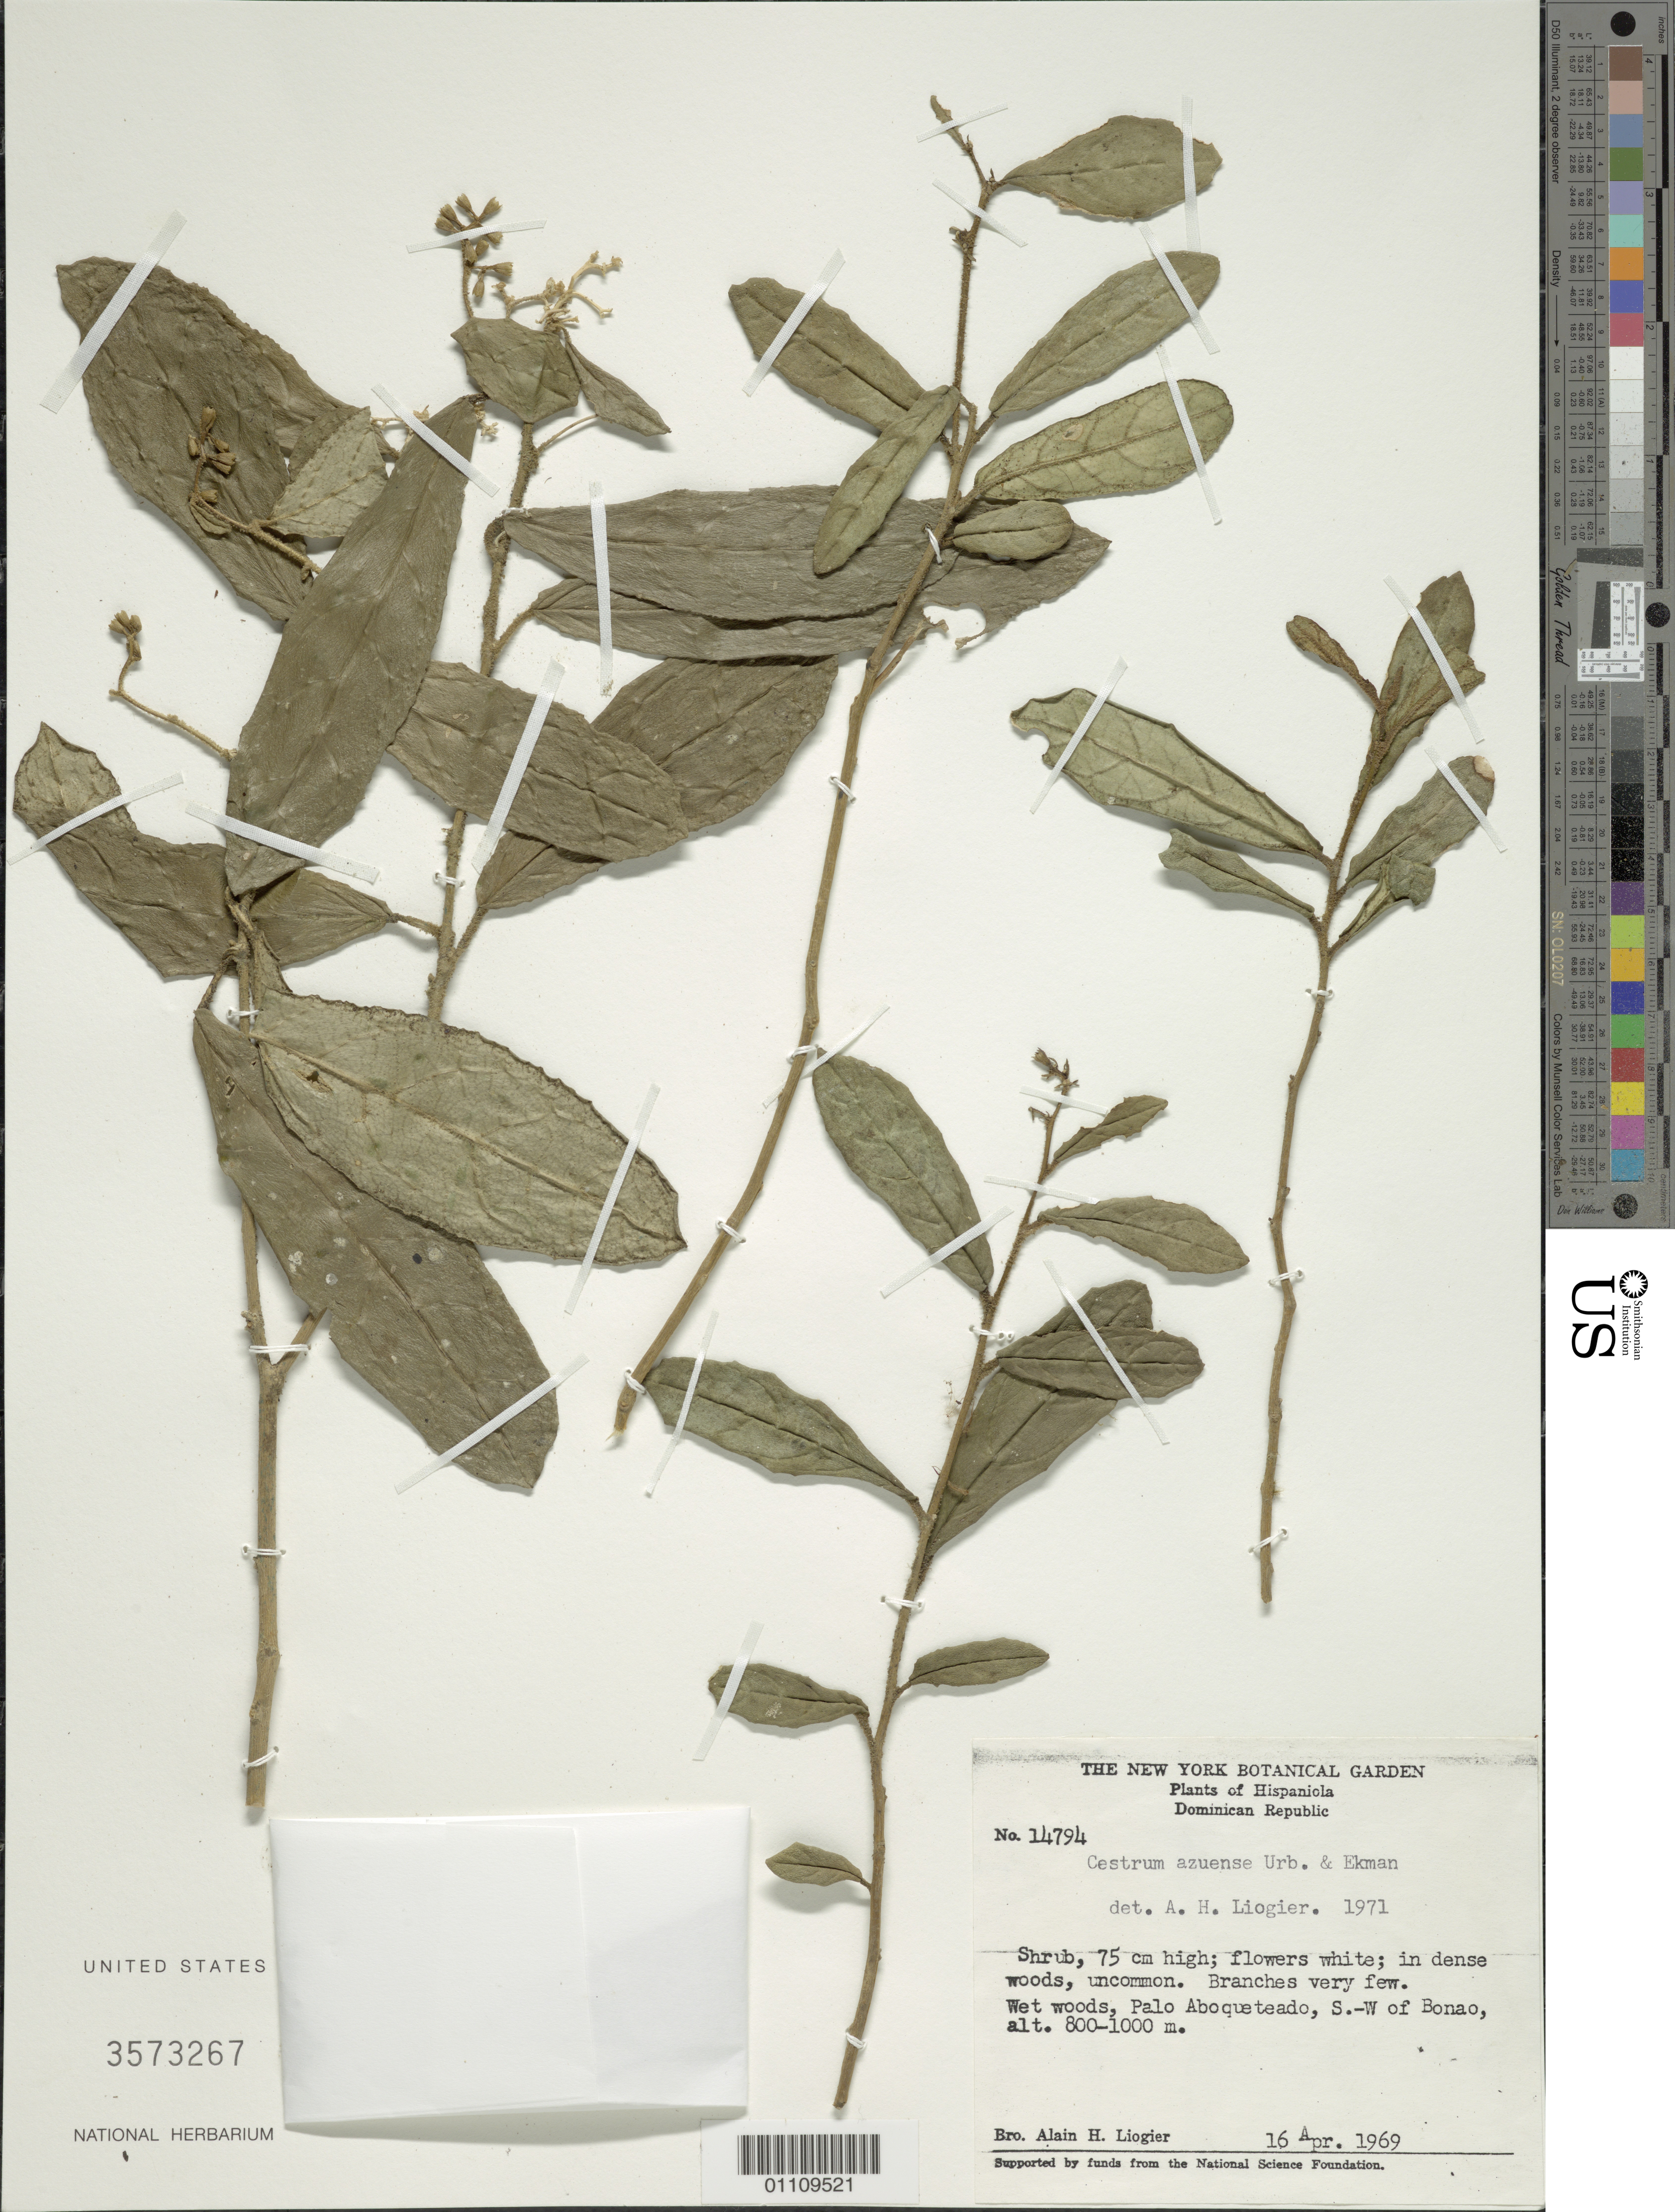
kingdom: Plantae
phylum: Tracheophyta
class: Magnoliopsida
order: Solanales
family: Solanaceae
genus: Cestrum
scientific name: Cestrum azuense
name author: Urb. & Ekman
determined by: Liogier, Alain H.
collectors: A. H. Liogier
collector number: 14794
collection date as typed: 16 Apr 1969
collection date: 1969-04-16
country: Dominican Republic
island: Hispaniola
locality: Palo Aboqueteado, SW of Bonao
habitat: Wet woods. In dense woods, uncommon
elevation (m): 800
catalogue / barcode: US 3573267